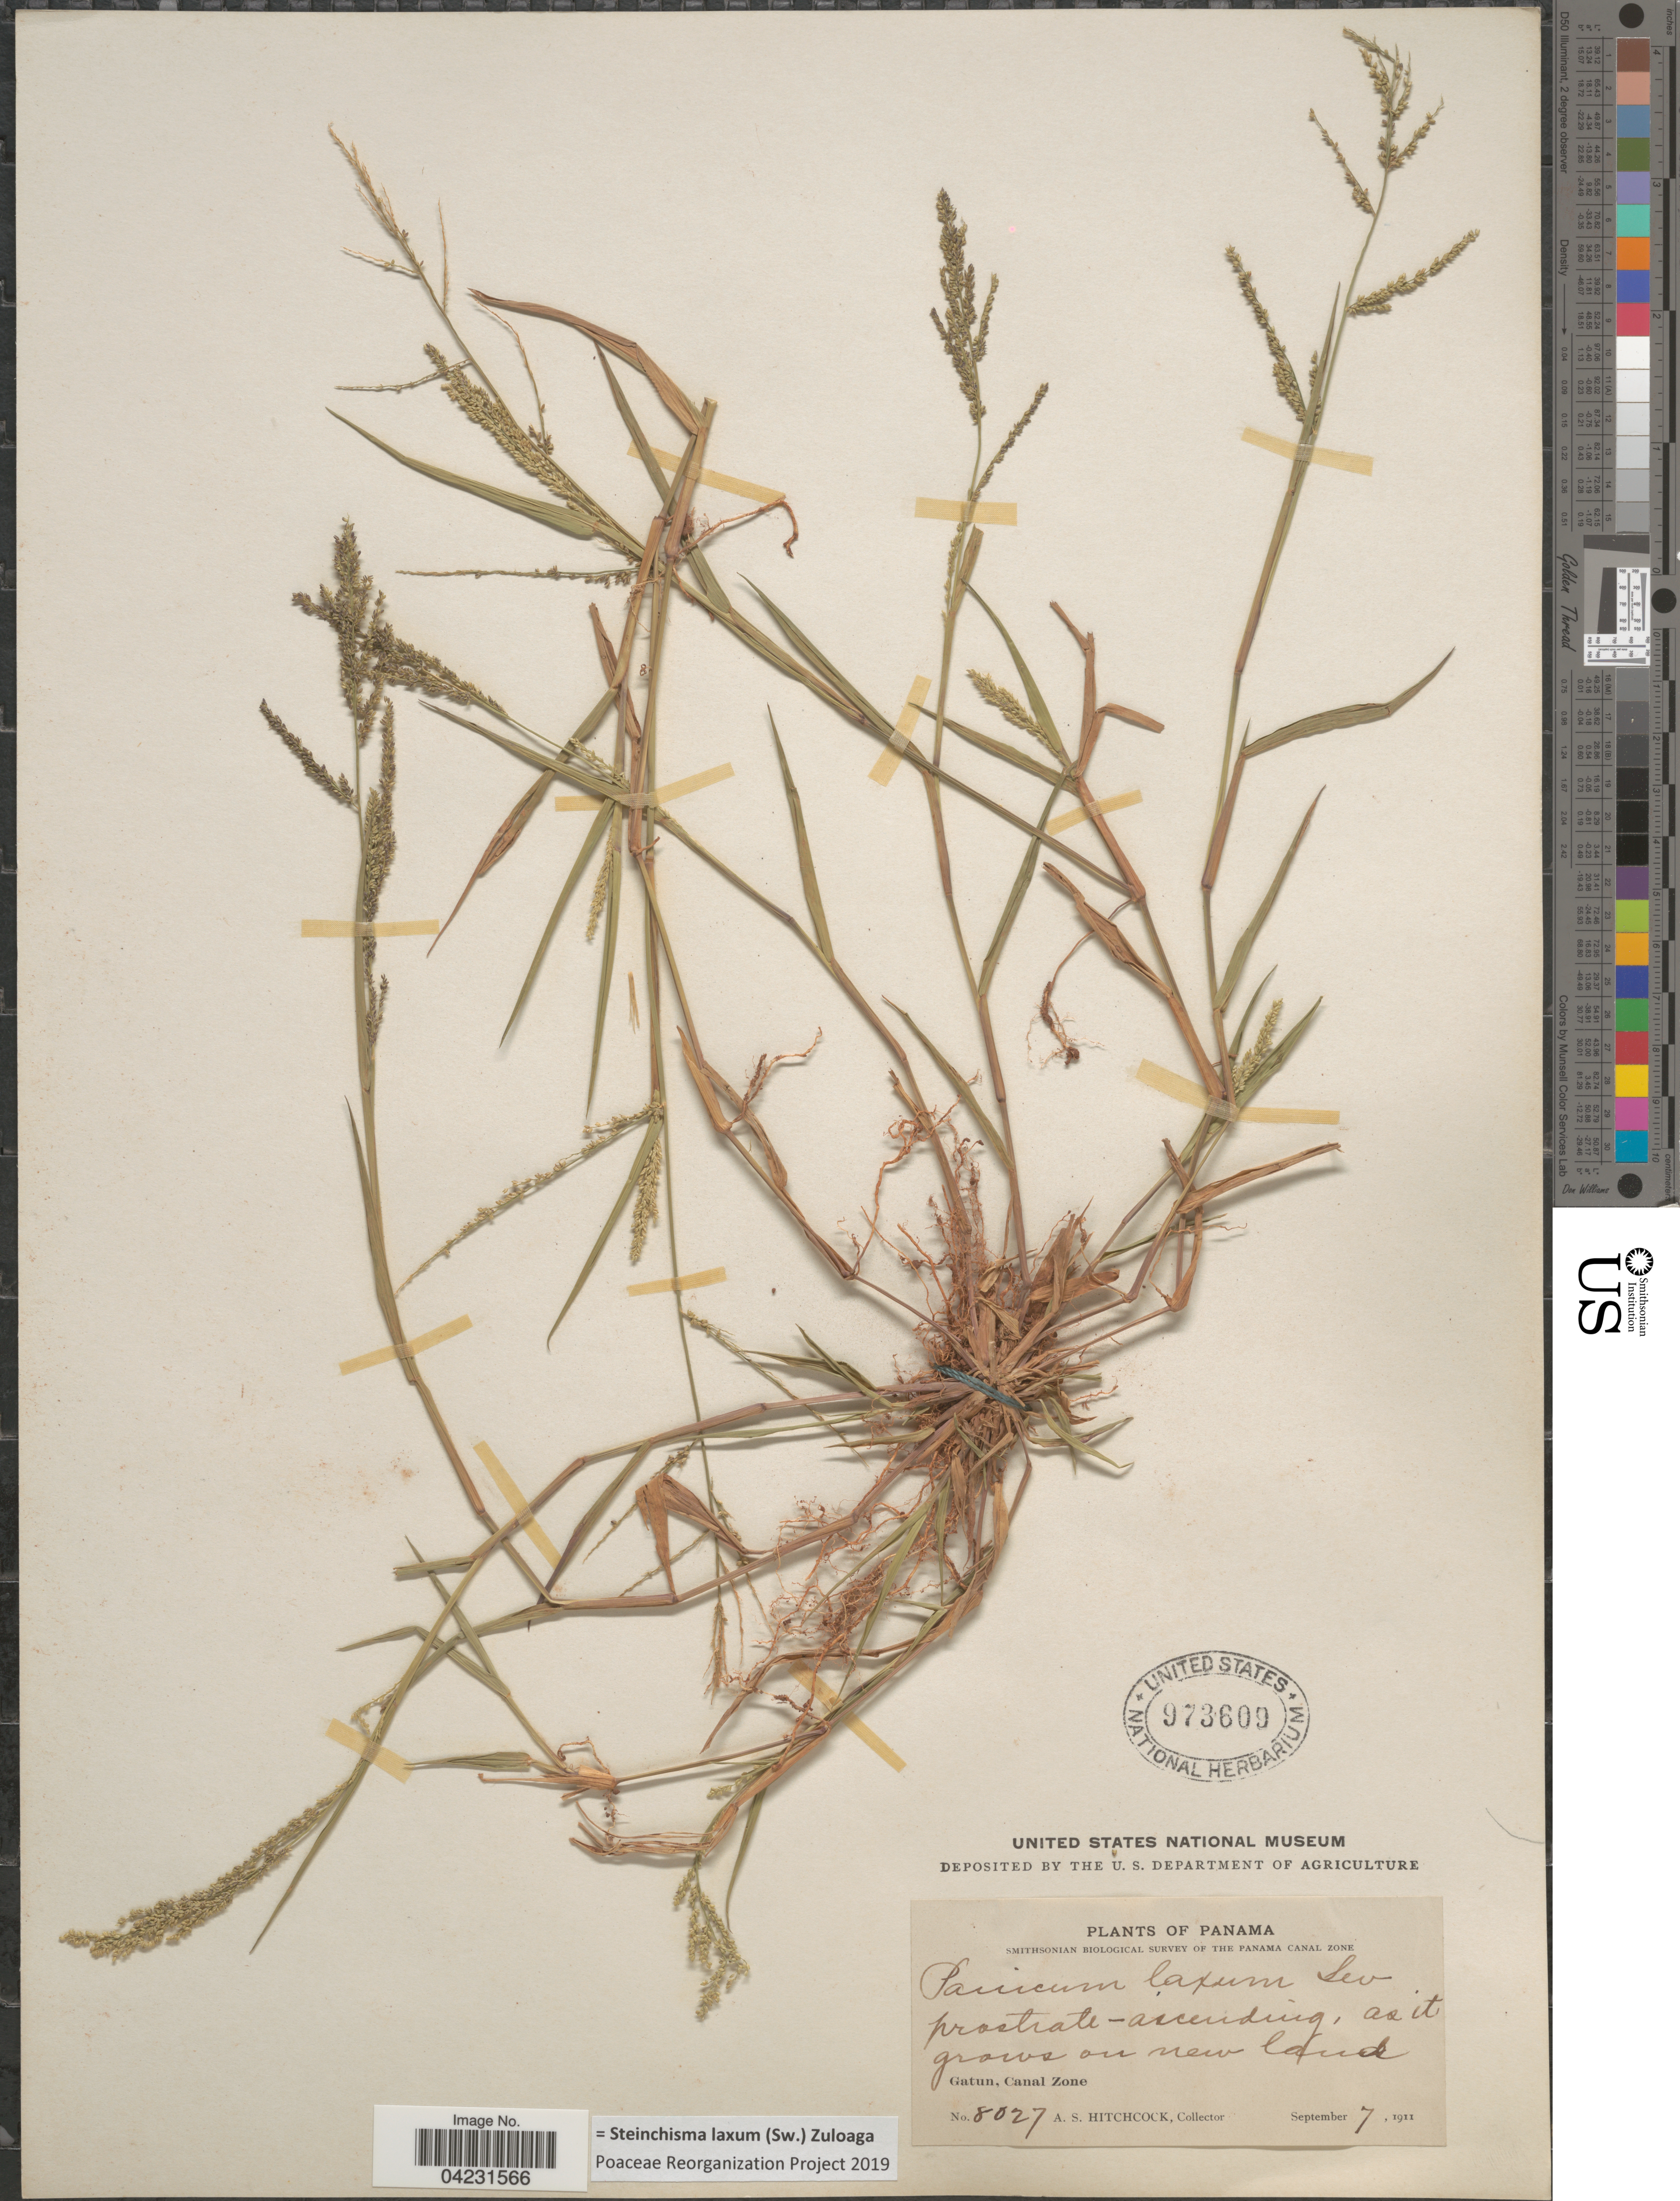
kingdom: Plantae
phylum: Tracheophyta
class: Liliopsida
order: Poales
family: Poaceae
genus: Steinchisma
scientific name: Steinchisma laxum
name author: (Sw.) Zuloaga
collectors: A. S. Hitchcock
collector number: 8027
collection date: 1911-09-07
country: Panama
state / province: Colón / Panamá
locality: Smithsonian Biological Survey of the Panama Canal Zone. Gatun, Canal Zone.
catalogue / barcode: US 973609